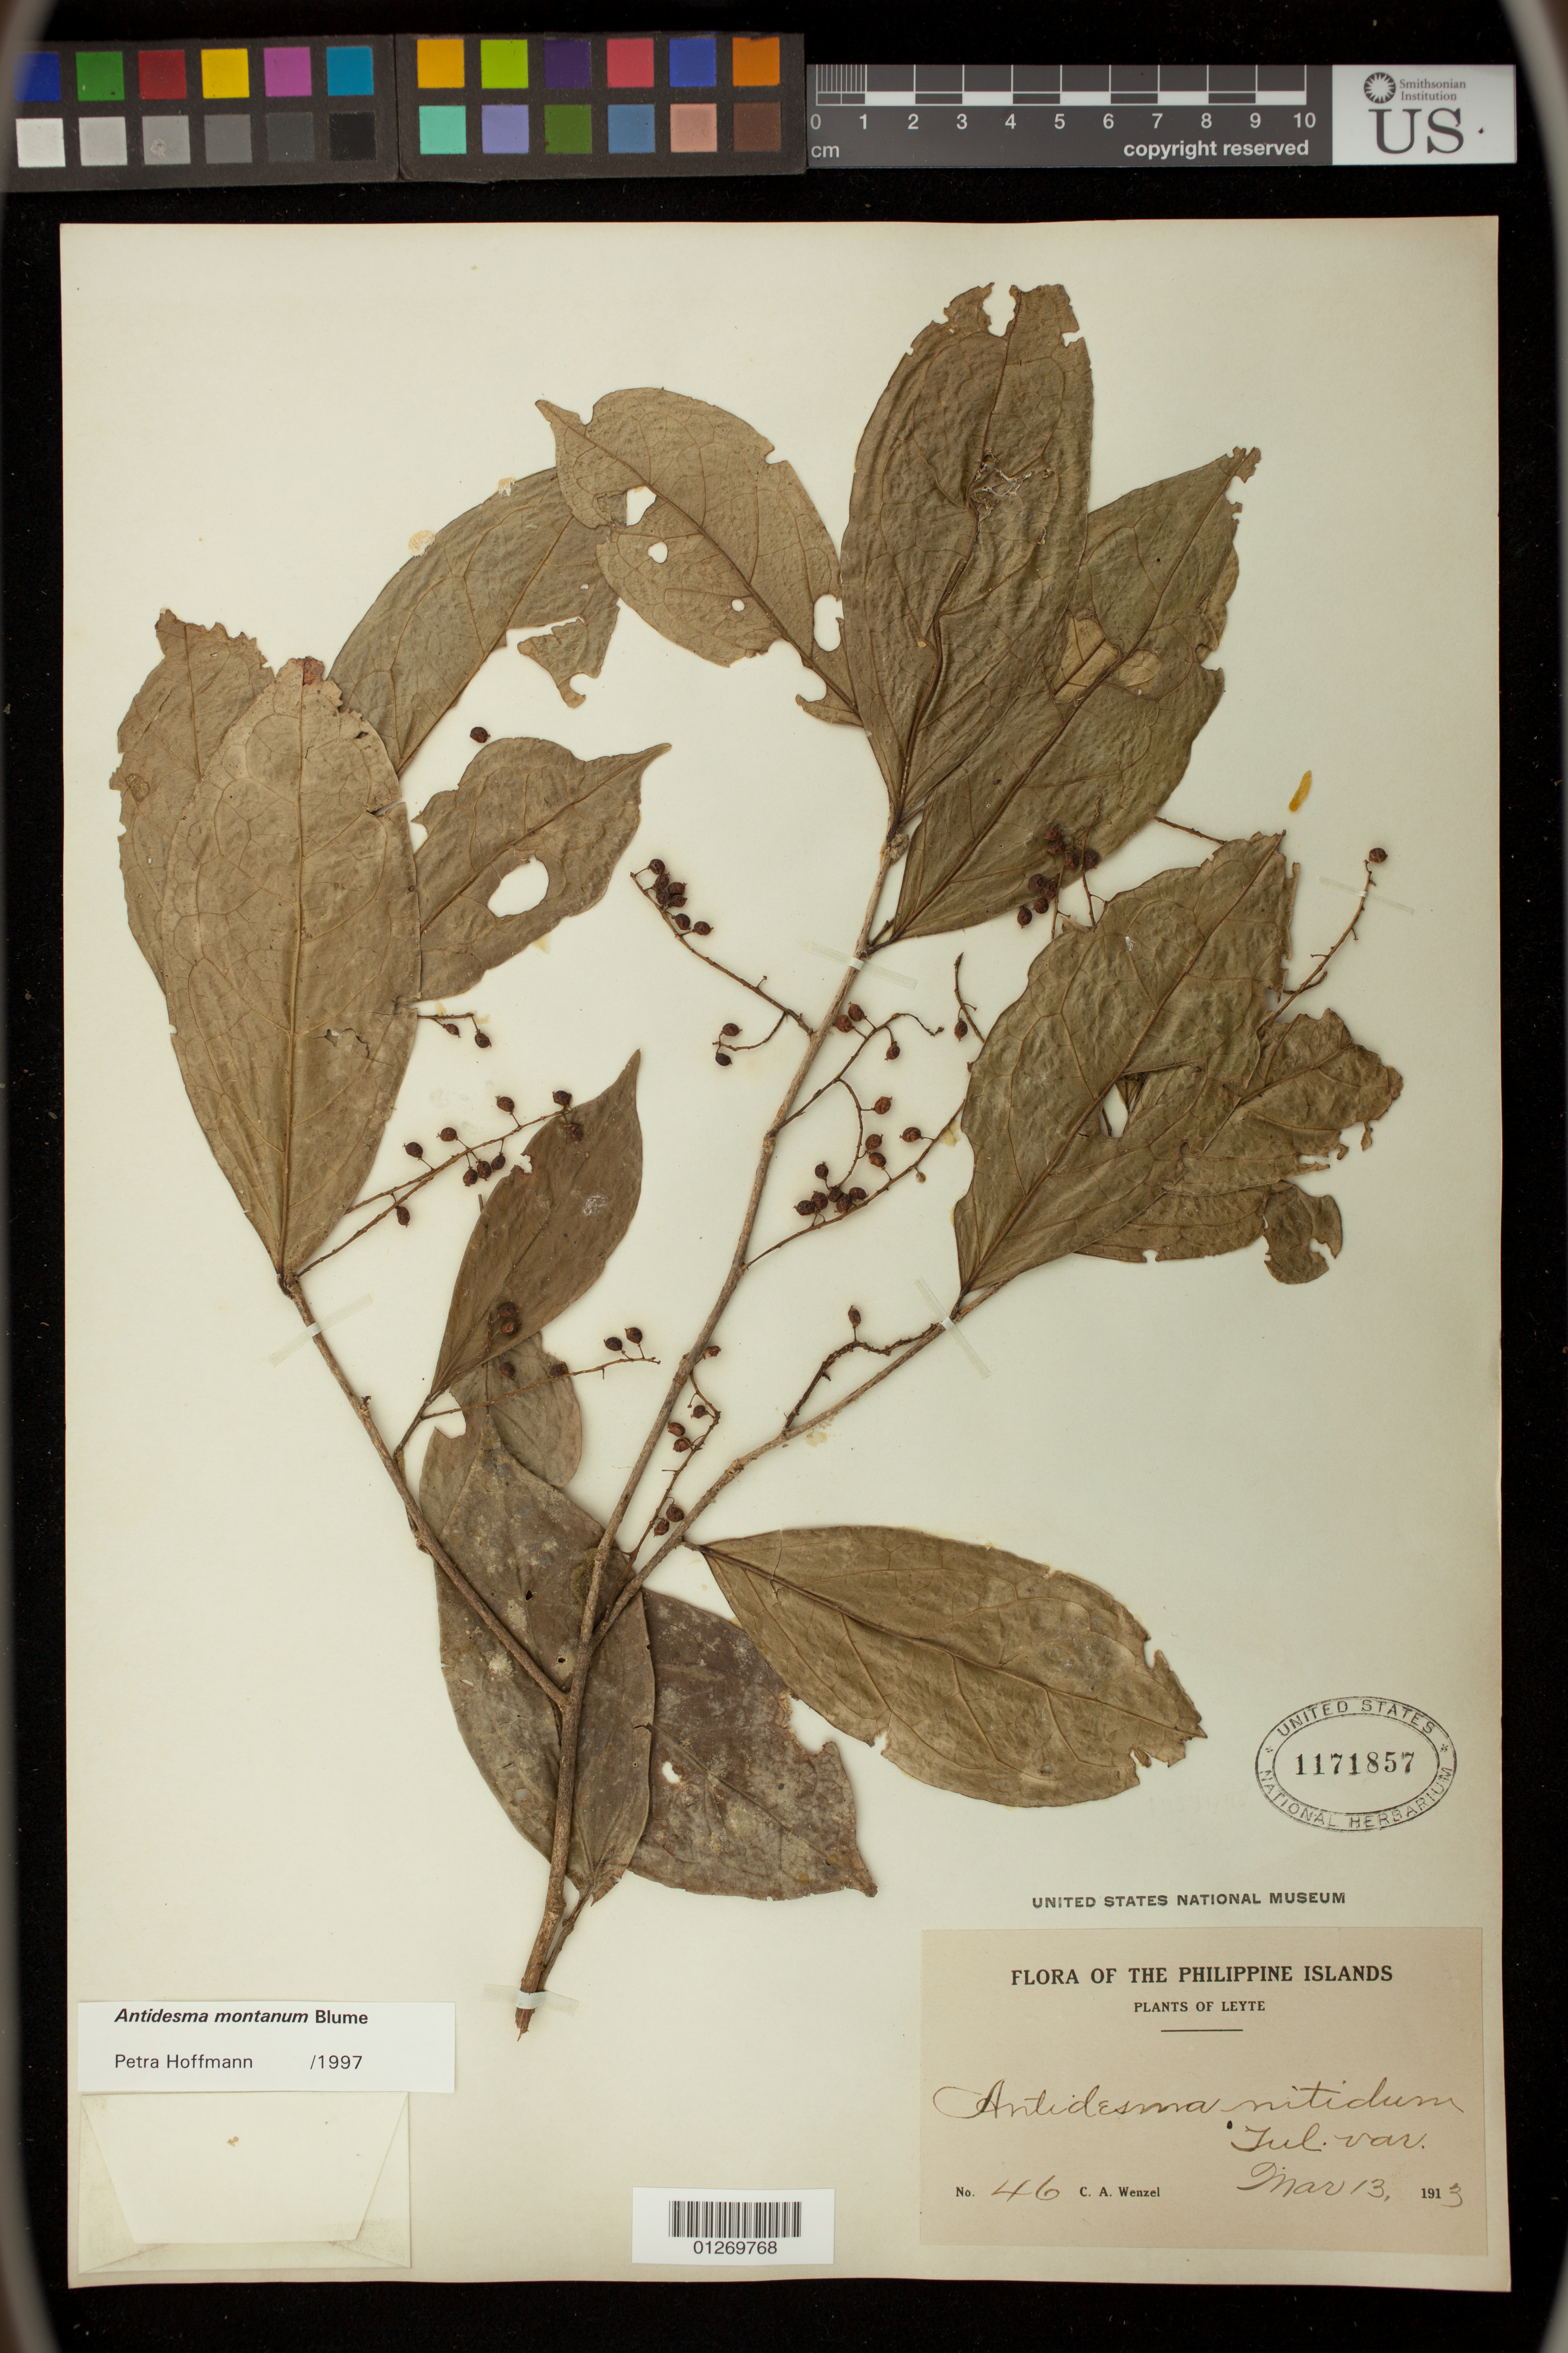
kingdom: Plantae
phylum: Tracheophyta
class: Magnoliopsida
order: Malpighiales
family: Phyllanthaceae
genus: Antidesma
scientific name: Antidesma montanum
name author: Blume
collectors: C. Wenzel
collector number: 46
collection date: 1913-03-13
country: Philippines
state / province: Eastern Visayas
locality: Leyte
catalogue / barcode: US 1171857